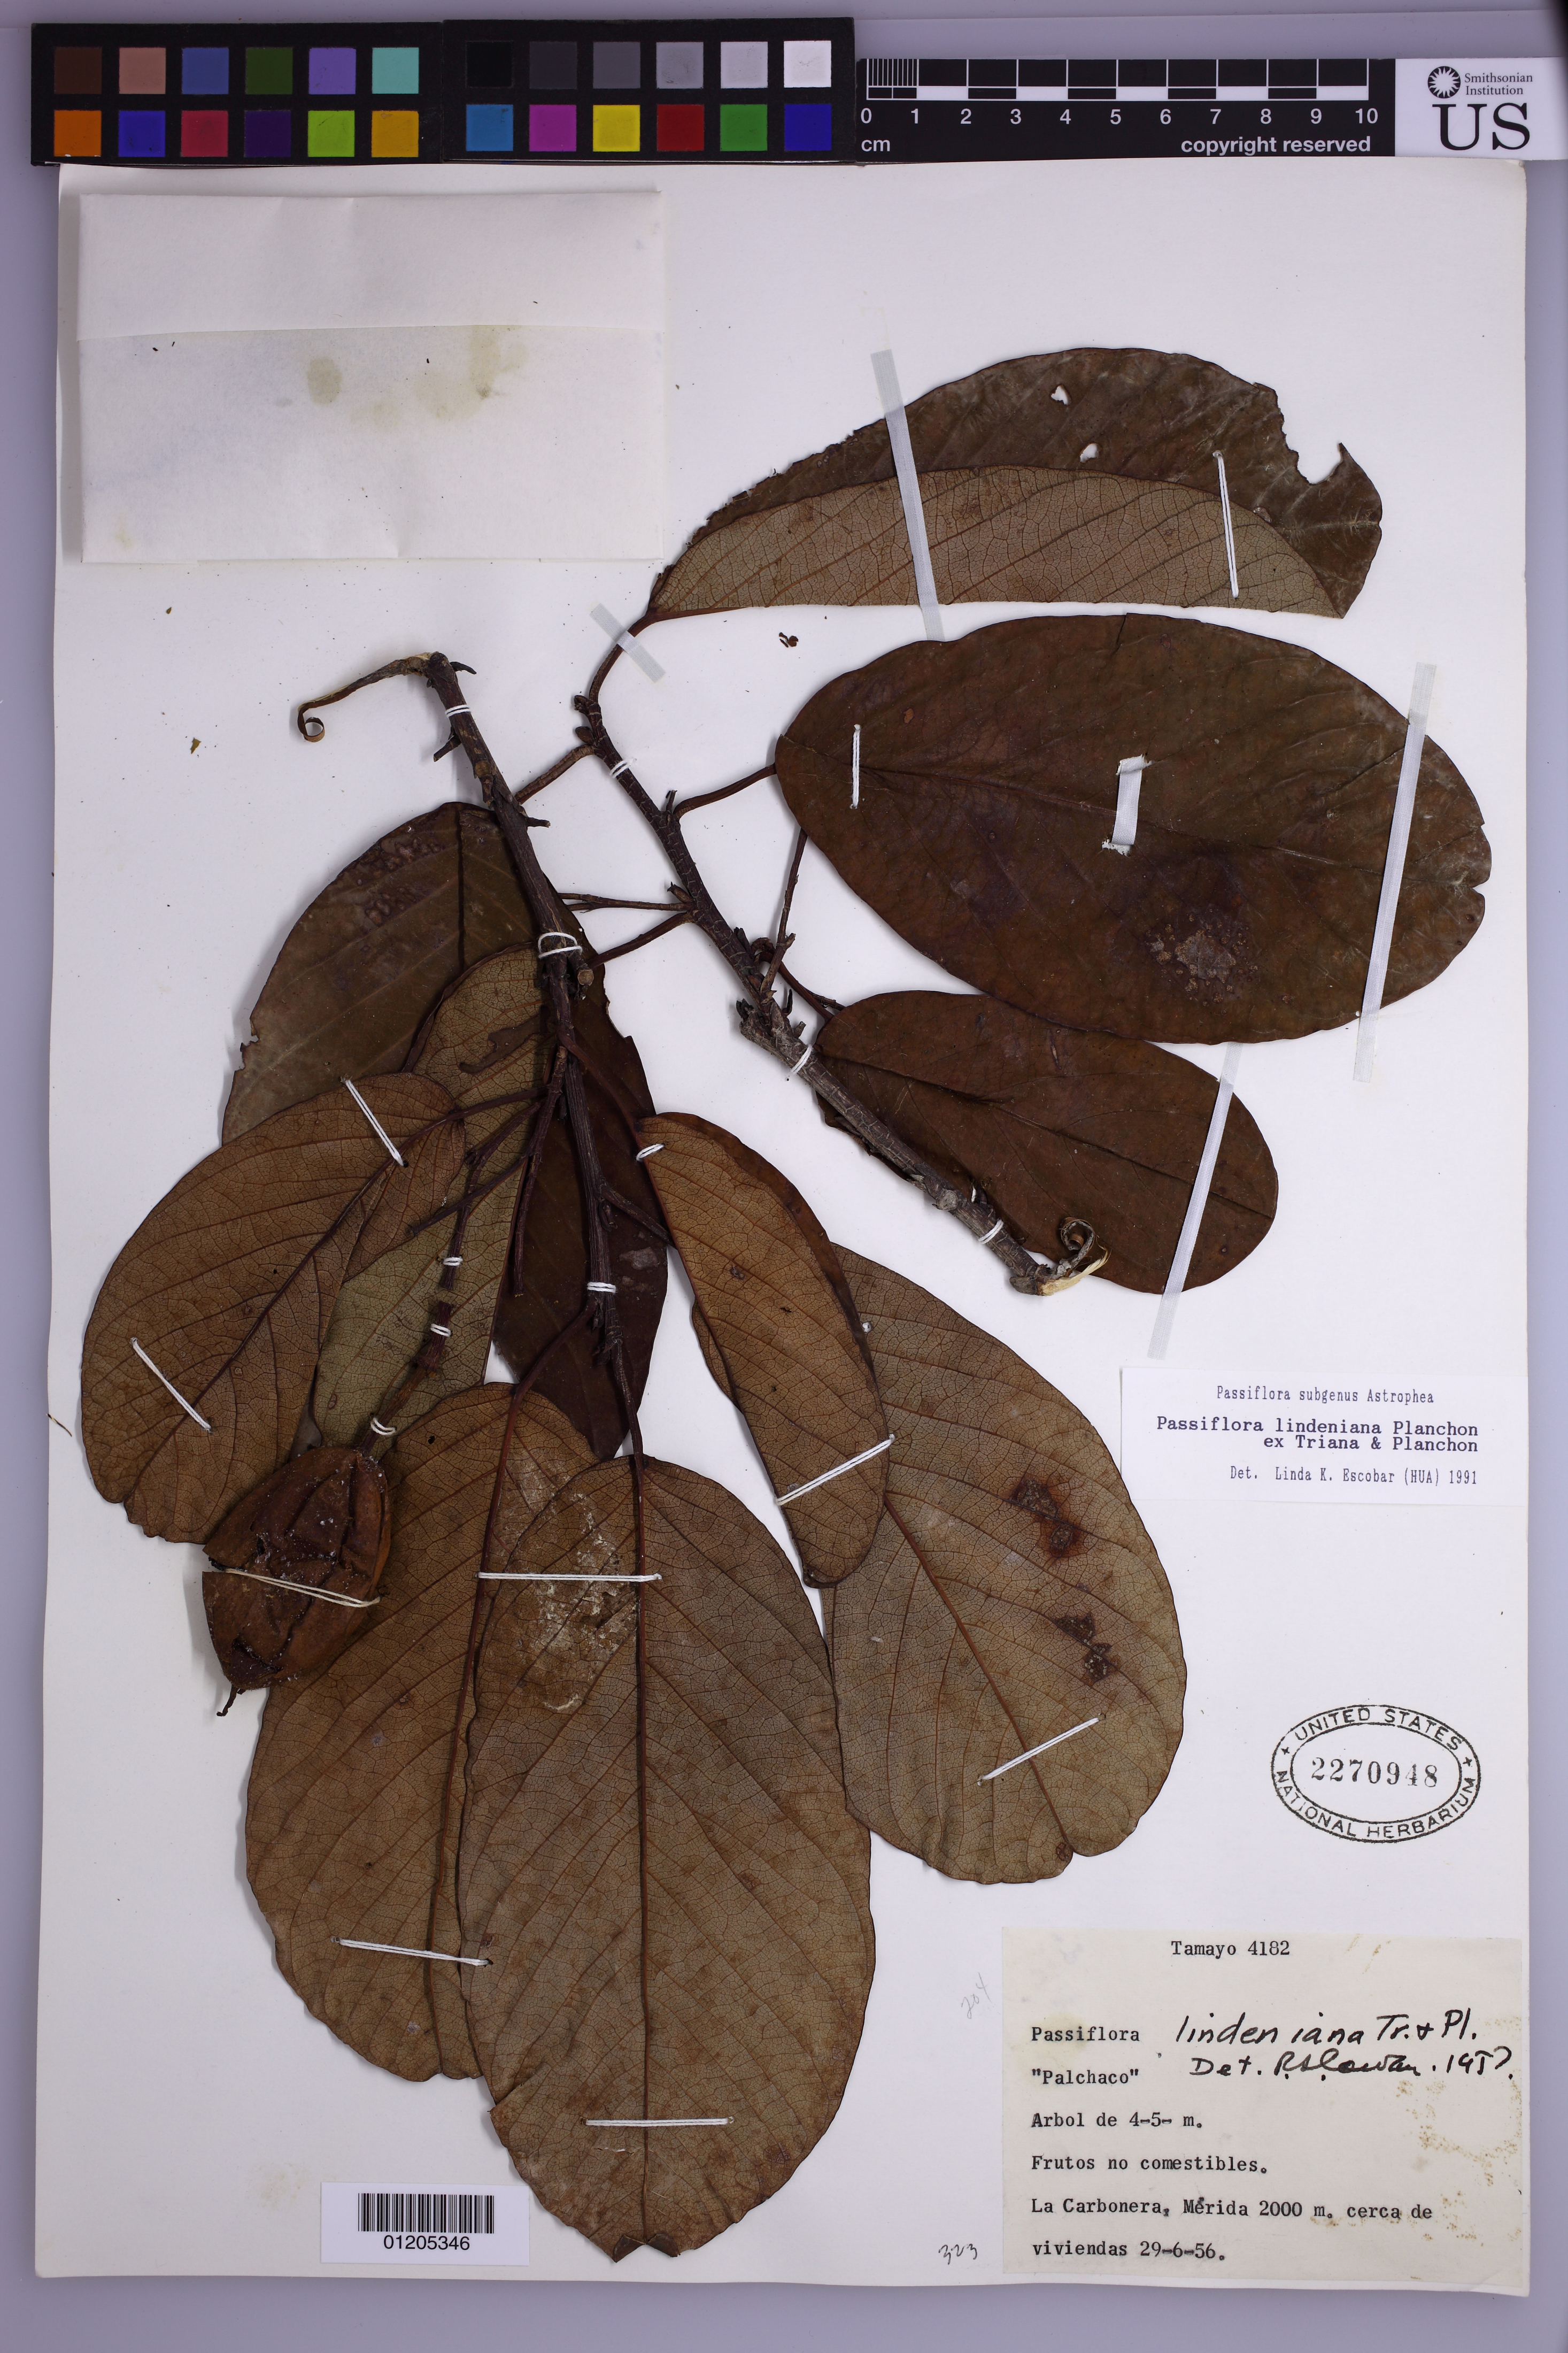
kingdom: Plantae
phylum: Tracheophyta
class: Magnoliopsida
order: Malpighiales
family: Passifloraceae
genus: Passiflora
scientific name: Passiflora lindeniana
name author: Planch.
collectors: -. Tamayo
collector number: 4182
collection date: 1956-06-29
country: Venezuela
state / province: Mérida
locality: La Carbonera, cerca de vivendas.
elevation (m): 2000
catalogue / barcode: US 2270948